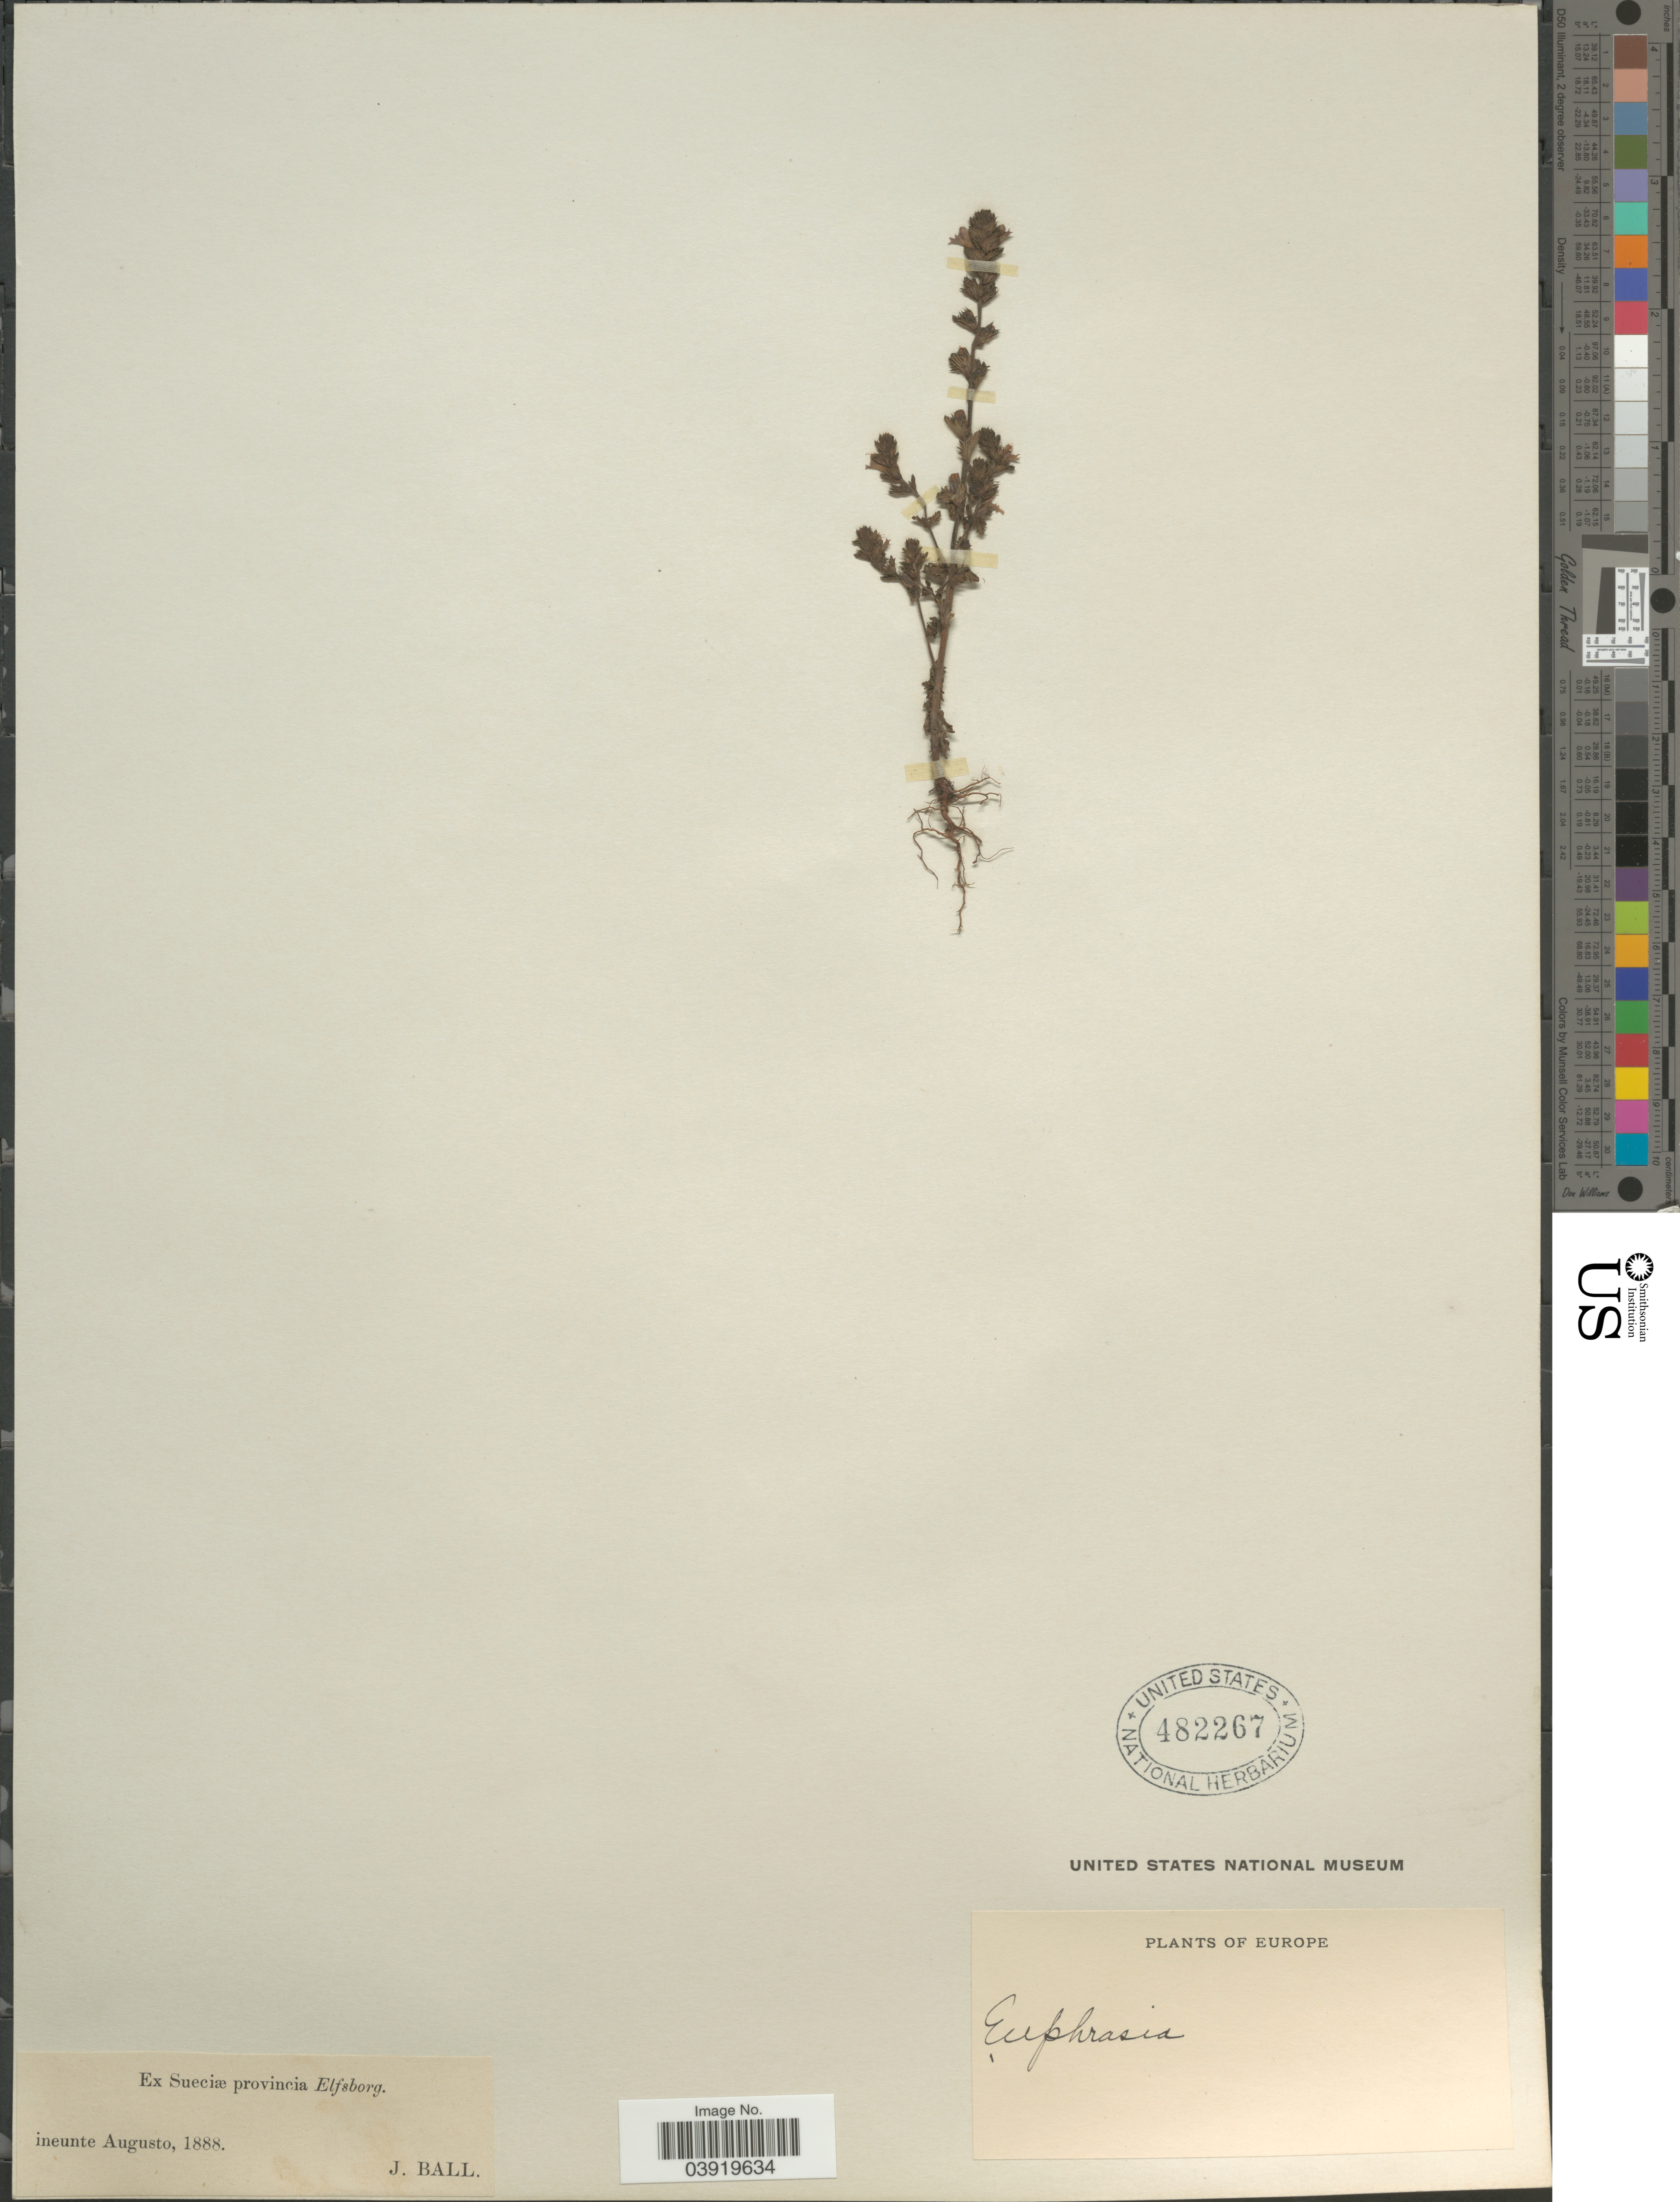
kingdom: Plantae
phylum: Tracheophyta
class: Magnoliopsida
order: Lamiales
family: Orobanchaceae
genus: Euphrasia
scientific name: Euphrasia sp.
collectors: J. Ball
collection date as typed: ineunte Augusto 1888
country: Switzerland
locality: Ex Sueciæ provincia Elfborg.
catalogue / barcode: US 482267